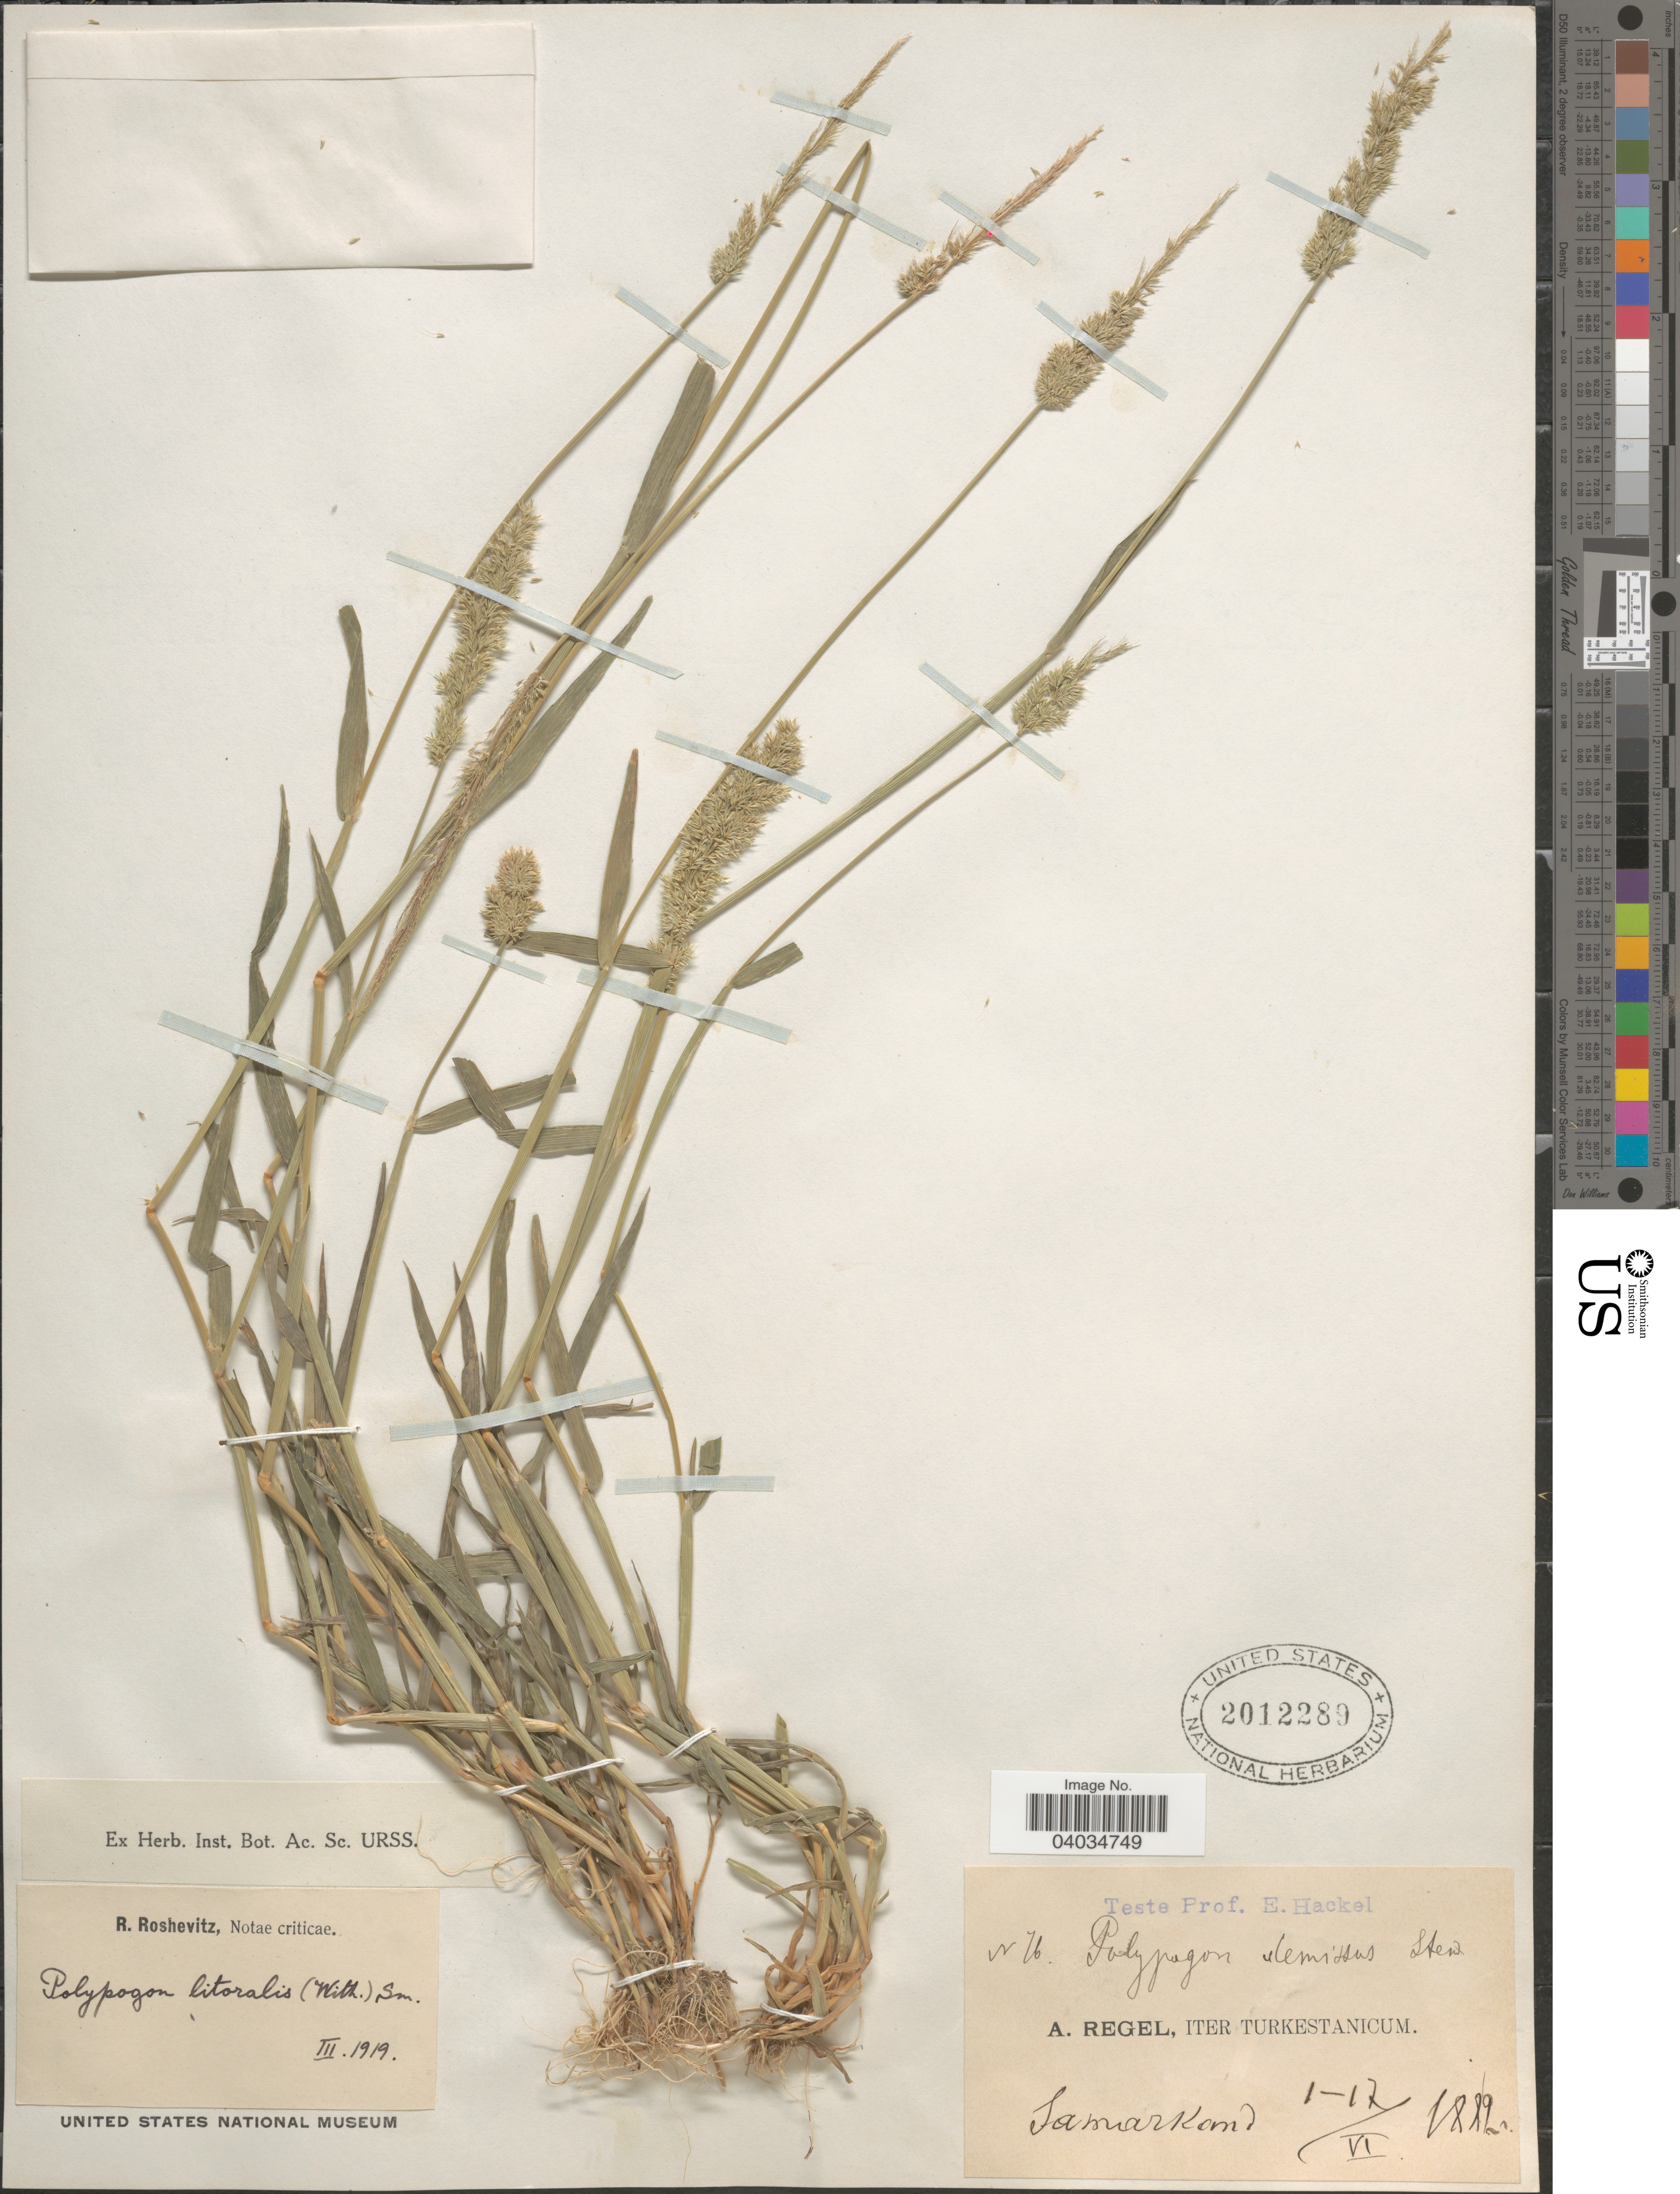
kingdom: Plantae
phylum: Tracheophyta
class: Liliopsida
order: Poales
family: Poaceae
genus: Polypogon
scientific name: Polypogon sp.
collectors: A. Regel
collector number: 76*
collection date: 1889-06-01/1889-06-17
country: Uzbekistan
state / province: Samarqand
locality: Iter Turkestanicum. Samarkand.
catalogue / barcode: US 2012289